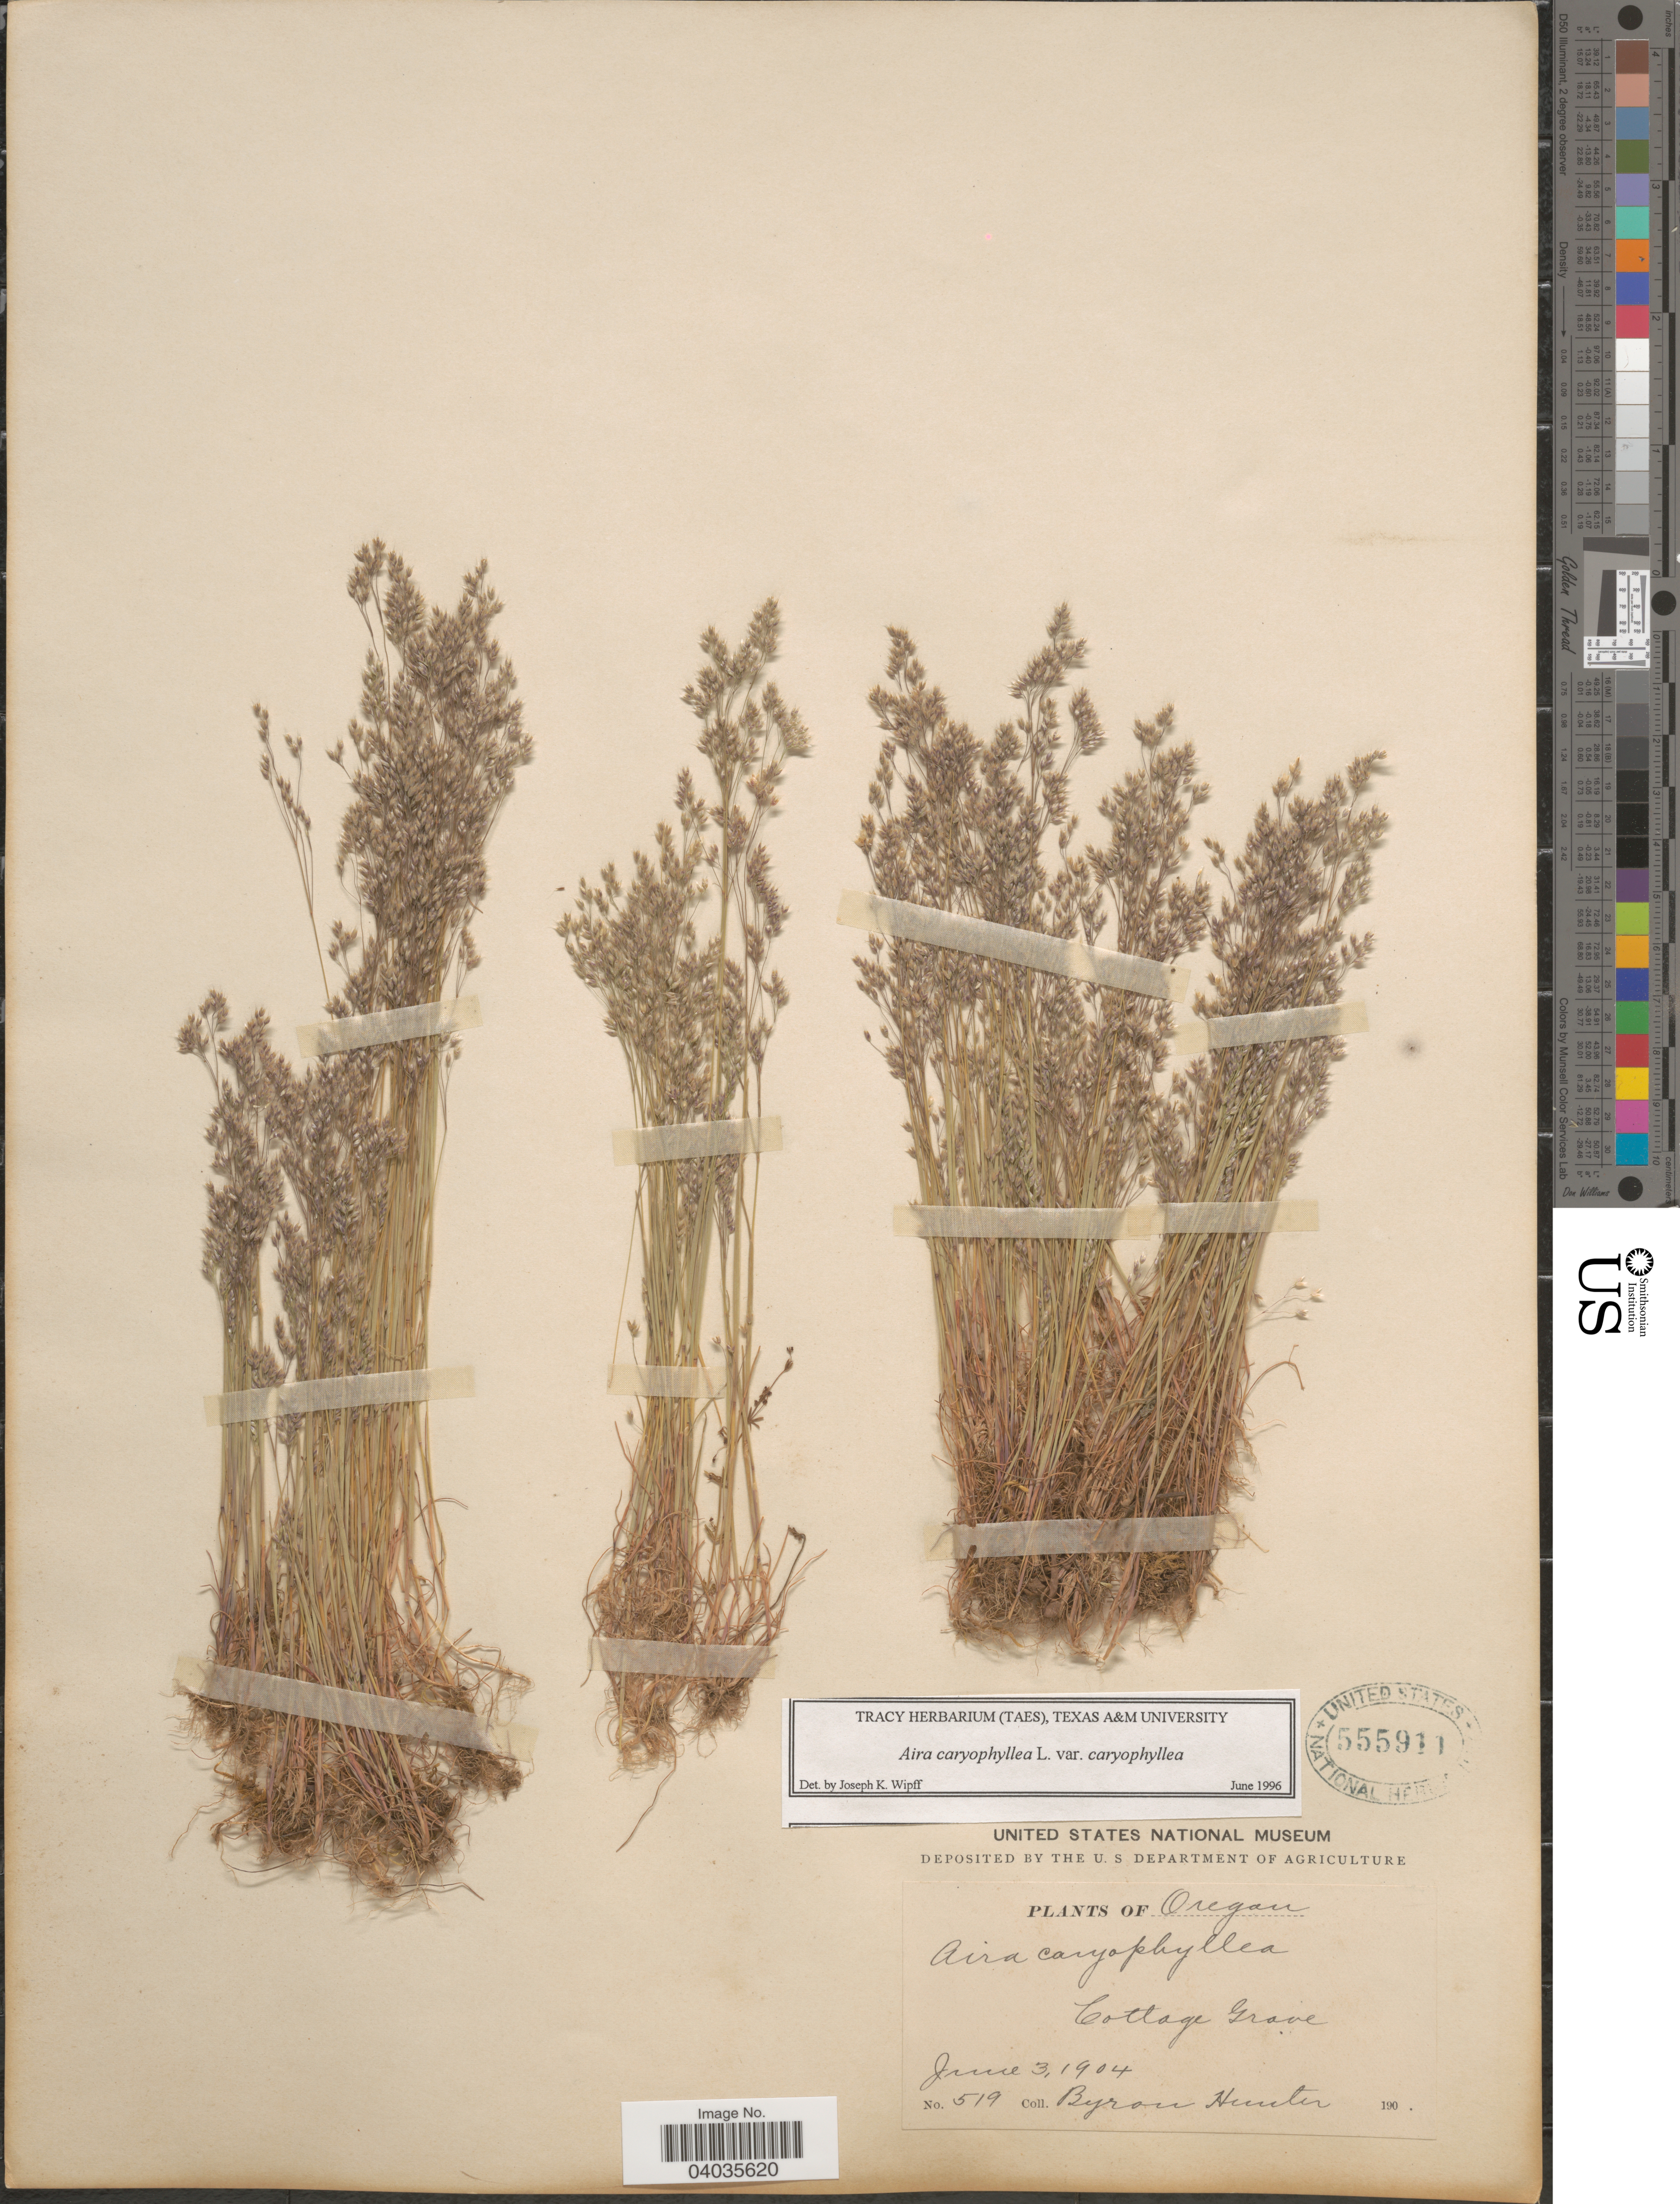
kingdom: Plantae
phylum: Tracheophyta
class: Liliopsida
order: Poales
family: Poaceae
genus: Aira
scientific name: Aira caryophyllea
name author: L.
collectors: B. Hunter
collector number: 519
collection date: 1904-06-03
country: United States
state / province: Oregon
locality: Cottage Grove.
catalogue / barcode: US 555911